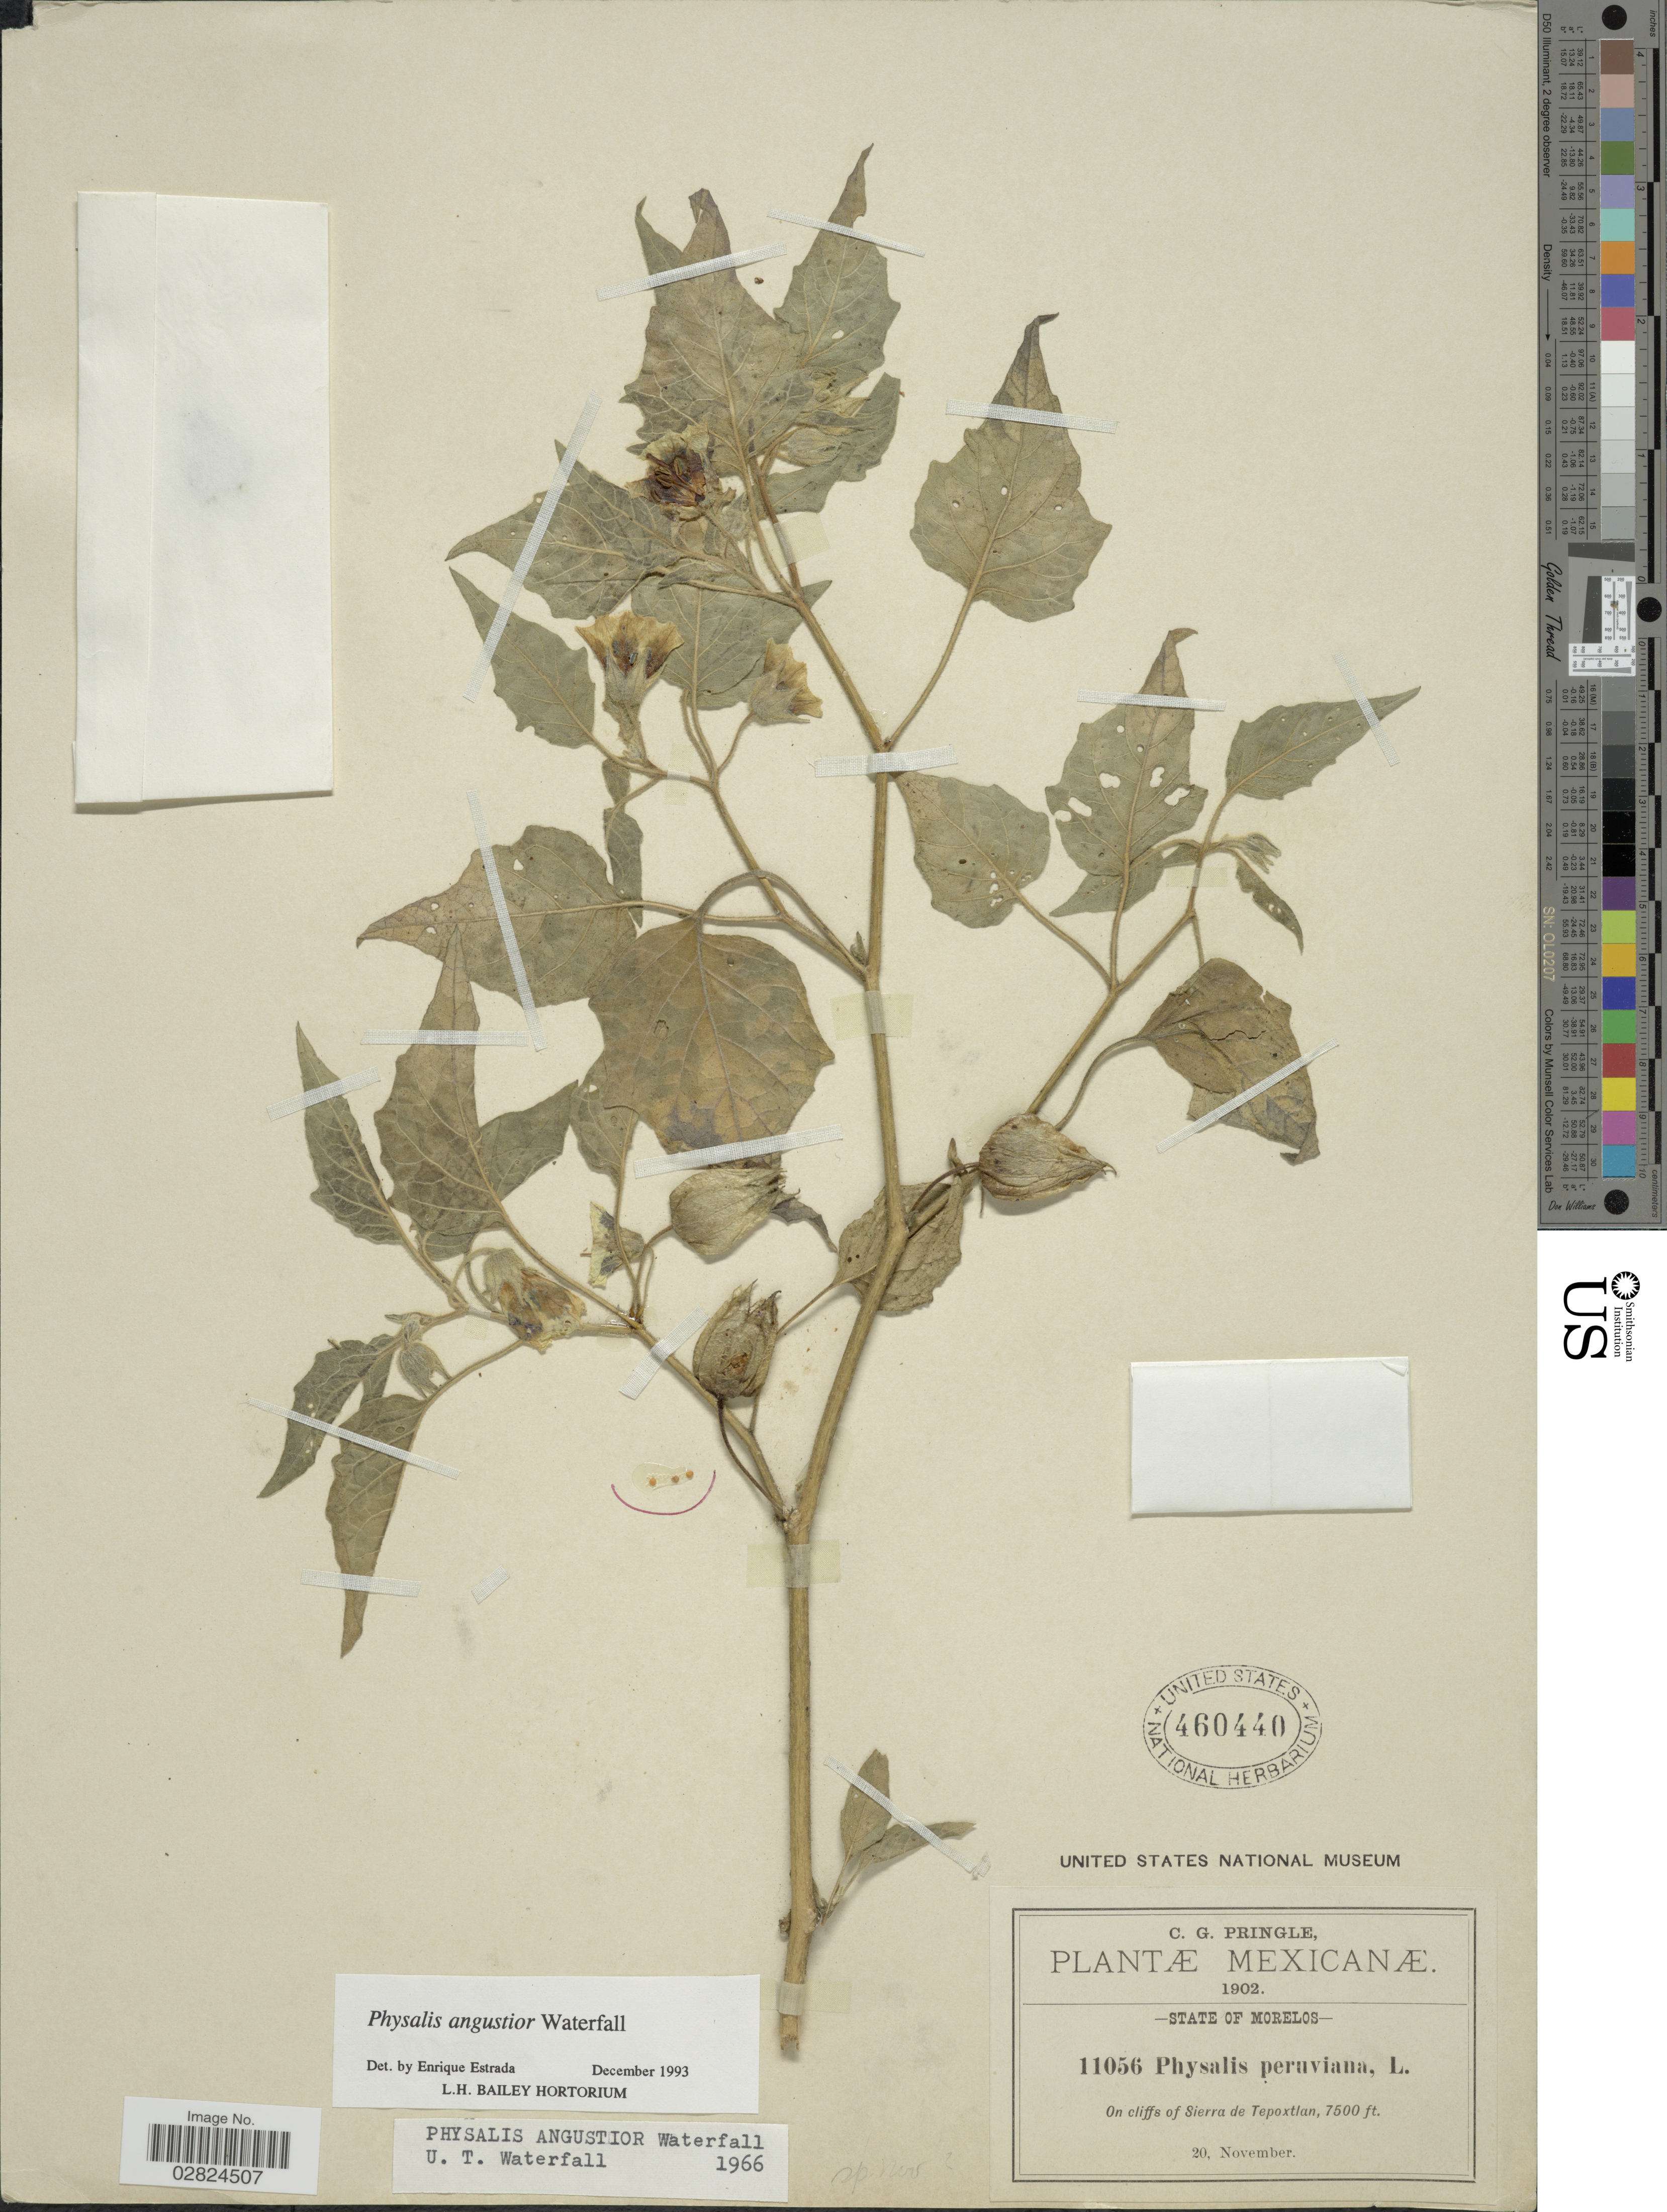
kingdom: Plantae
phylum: Tracheophyta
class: Magnoliopsida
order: Solanales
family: Solanaceae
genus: Physalis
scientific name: Physalis angustior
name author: Waterf.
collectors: C. G. Pringle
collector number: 11056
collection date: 1902-11-20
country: Mexico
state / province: Morelos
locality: On cliffs of Sierra de Tepoxtlan.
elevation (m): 2286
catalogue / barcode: US 460440